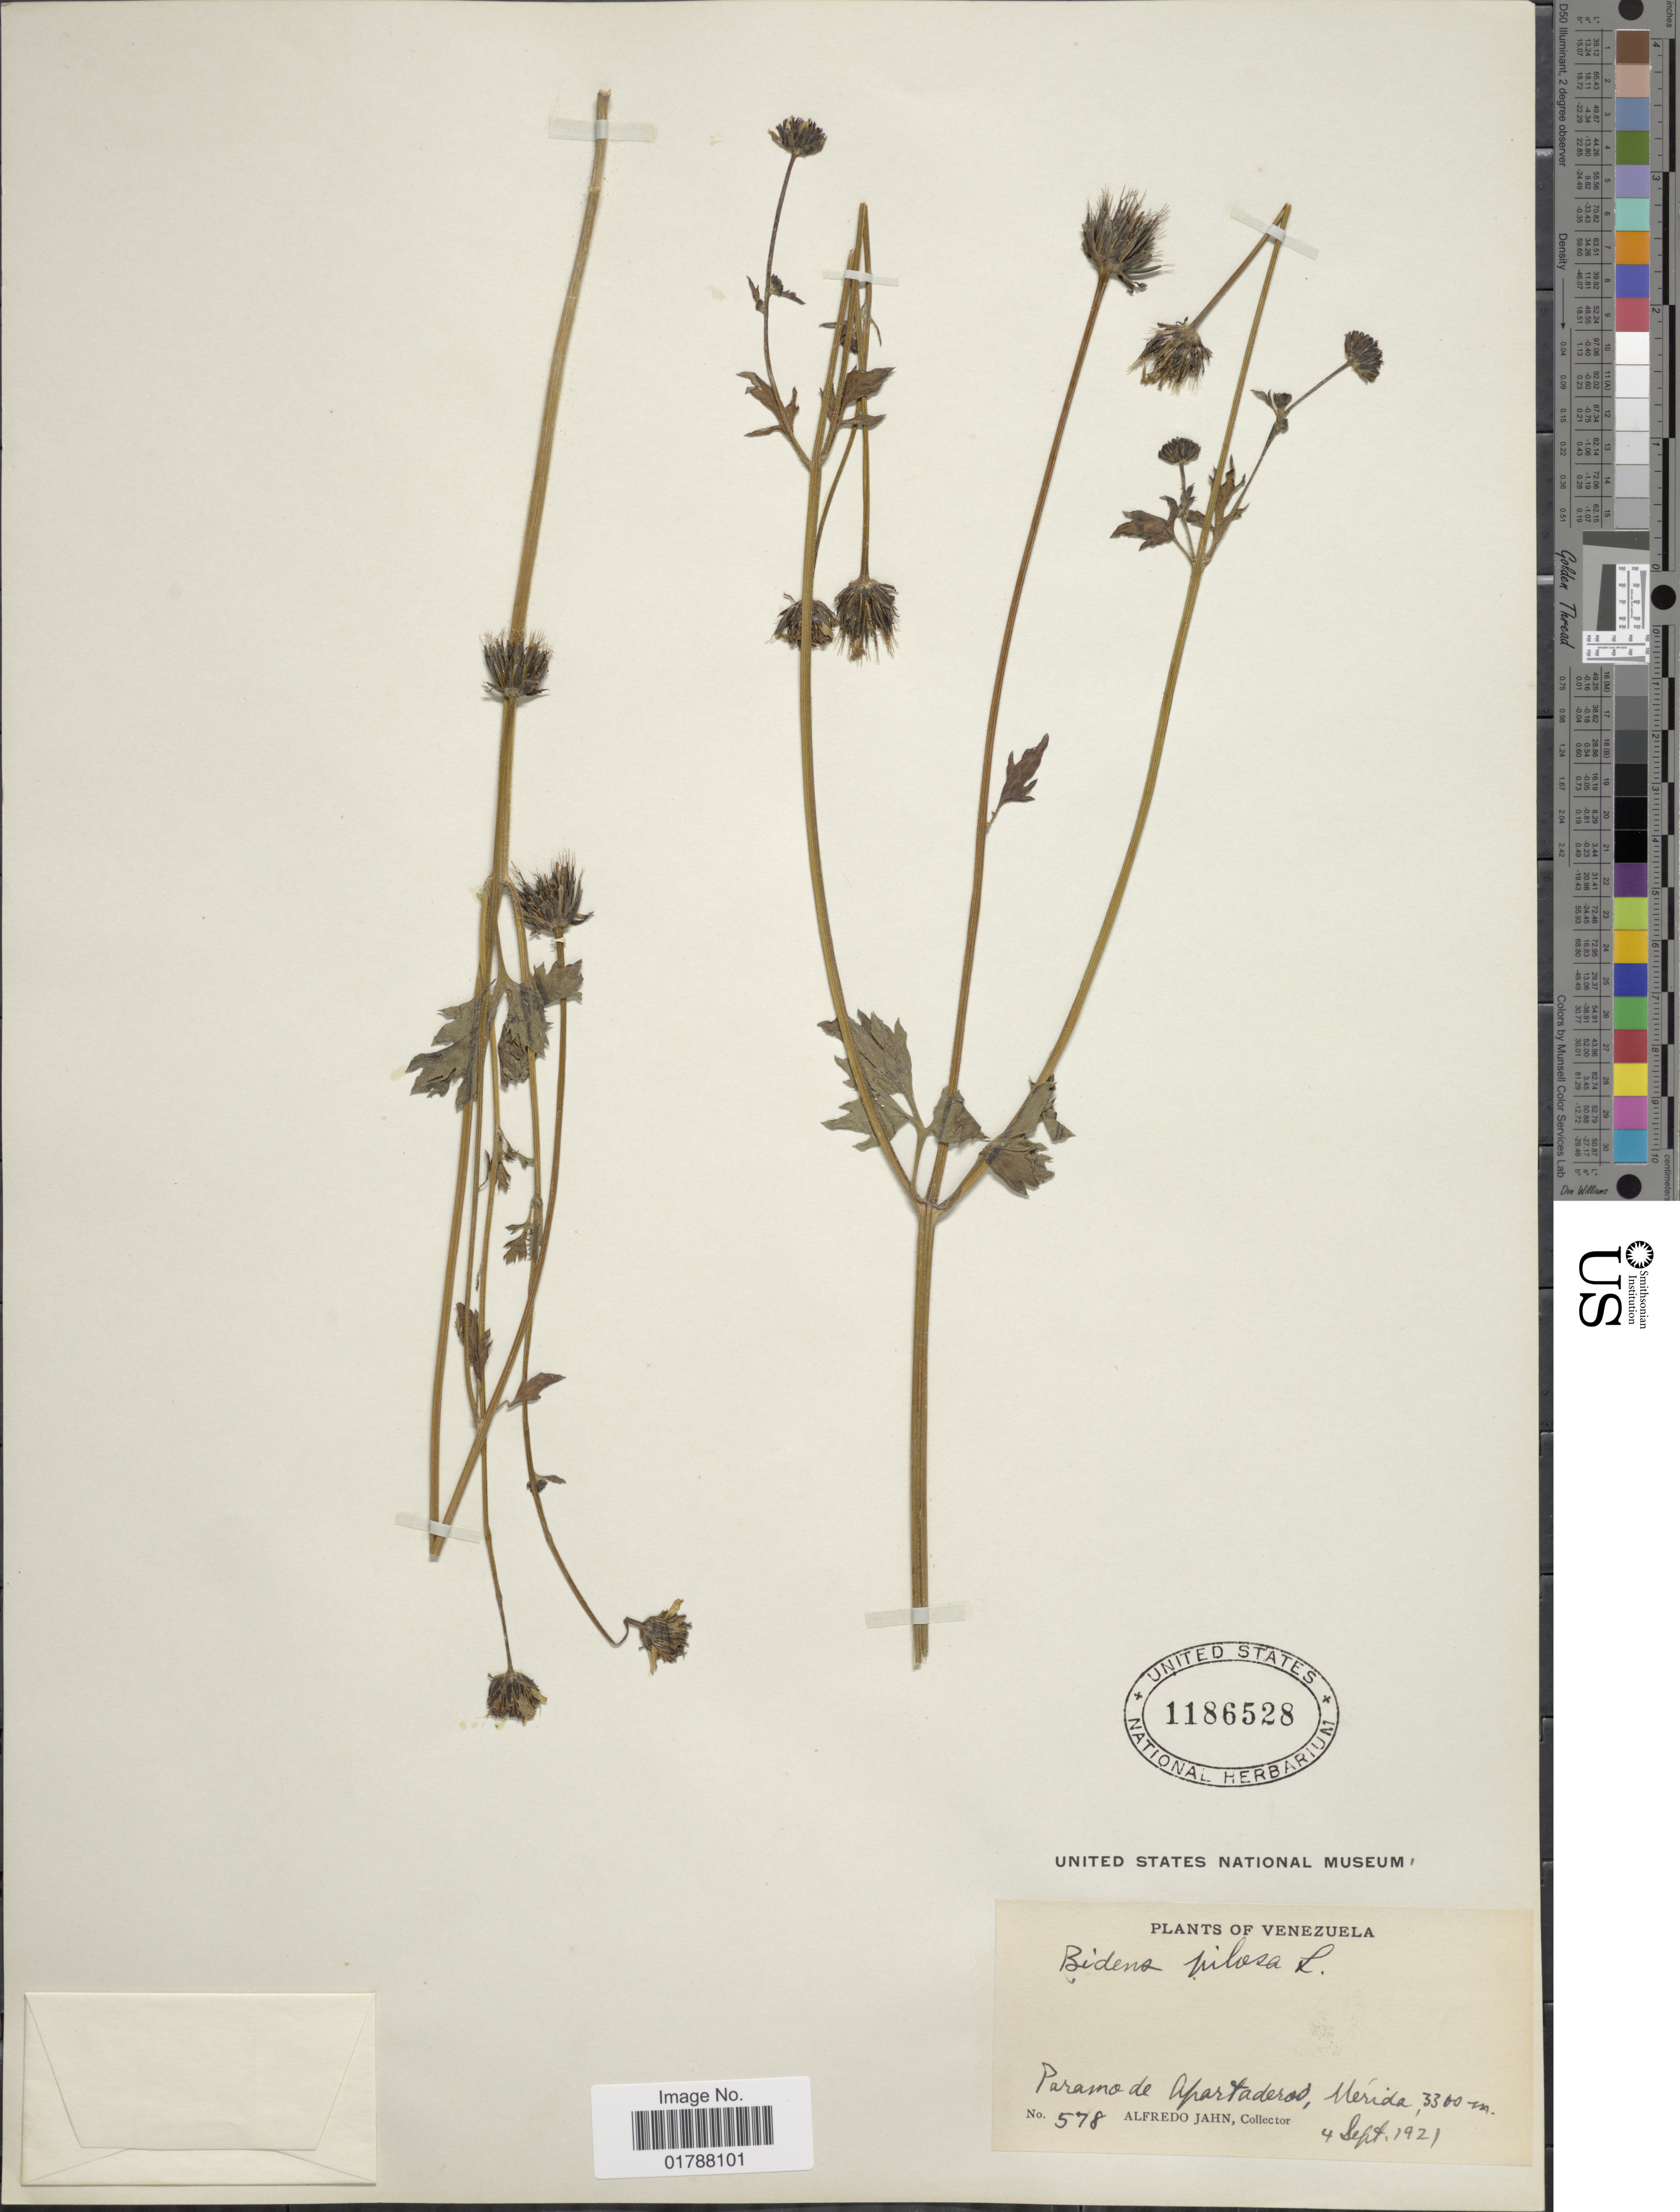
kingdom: Plantae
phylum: Tracheophyta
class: Magnoliopsida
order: Asterales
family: Asteraceae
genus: Bidens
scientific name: Bidens alba var. radiata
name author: (Sch. Bip.) R.E. Ballard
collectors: A. Jahn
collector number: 578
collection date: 1921-09-04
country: Venezuela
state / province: Mérida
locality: Paramo de Apartaderos, Merida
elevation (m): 3300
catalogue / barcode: US 1186528